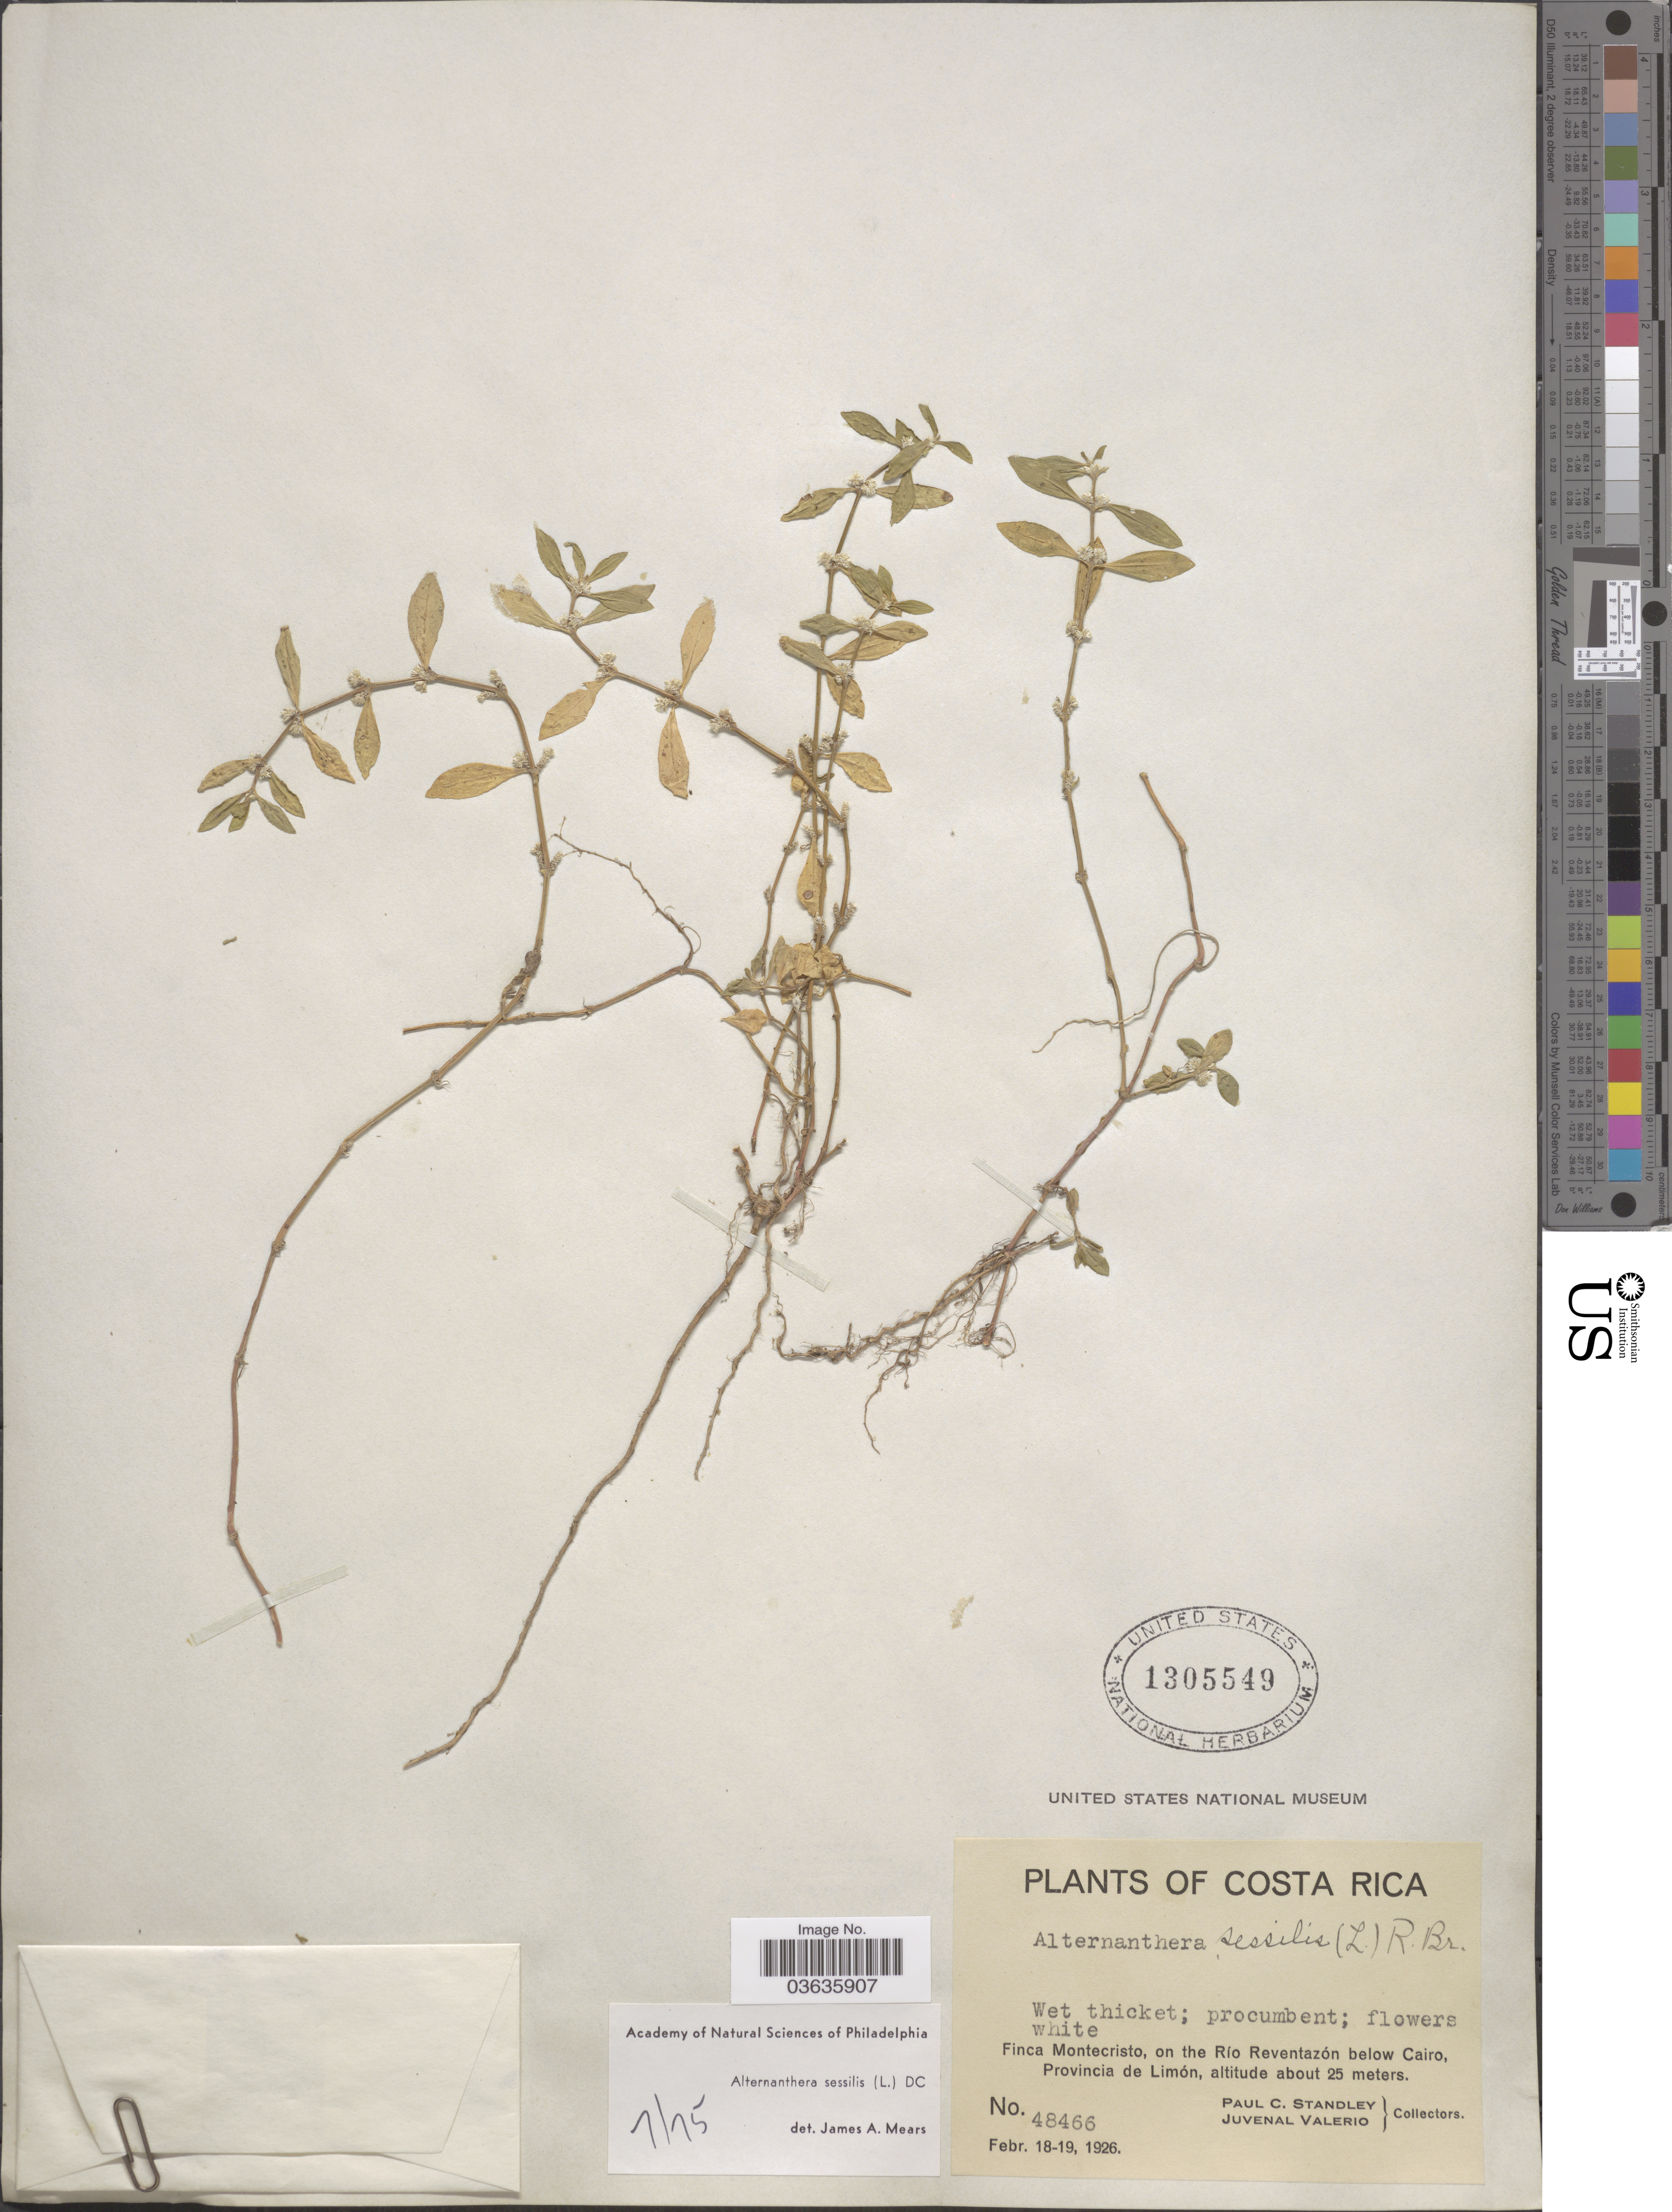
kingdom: Plantae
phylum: Tracheophyta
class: Magnoliopsida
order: Caryophyllales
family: Amaranthaceae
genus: Alternanthera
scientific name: Alternanthera sessilis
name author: (L.) DC.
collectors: P. C. Standley & J. Valerio R.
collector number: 48466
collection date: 1926-02-18/1926-02-19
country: Costa Rica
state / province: Limón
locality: Finca Montecristo, on the Río Reventazón below Cairo.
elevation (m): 25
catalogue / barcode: US 1305549